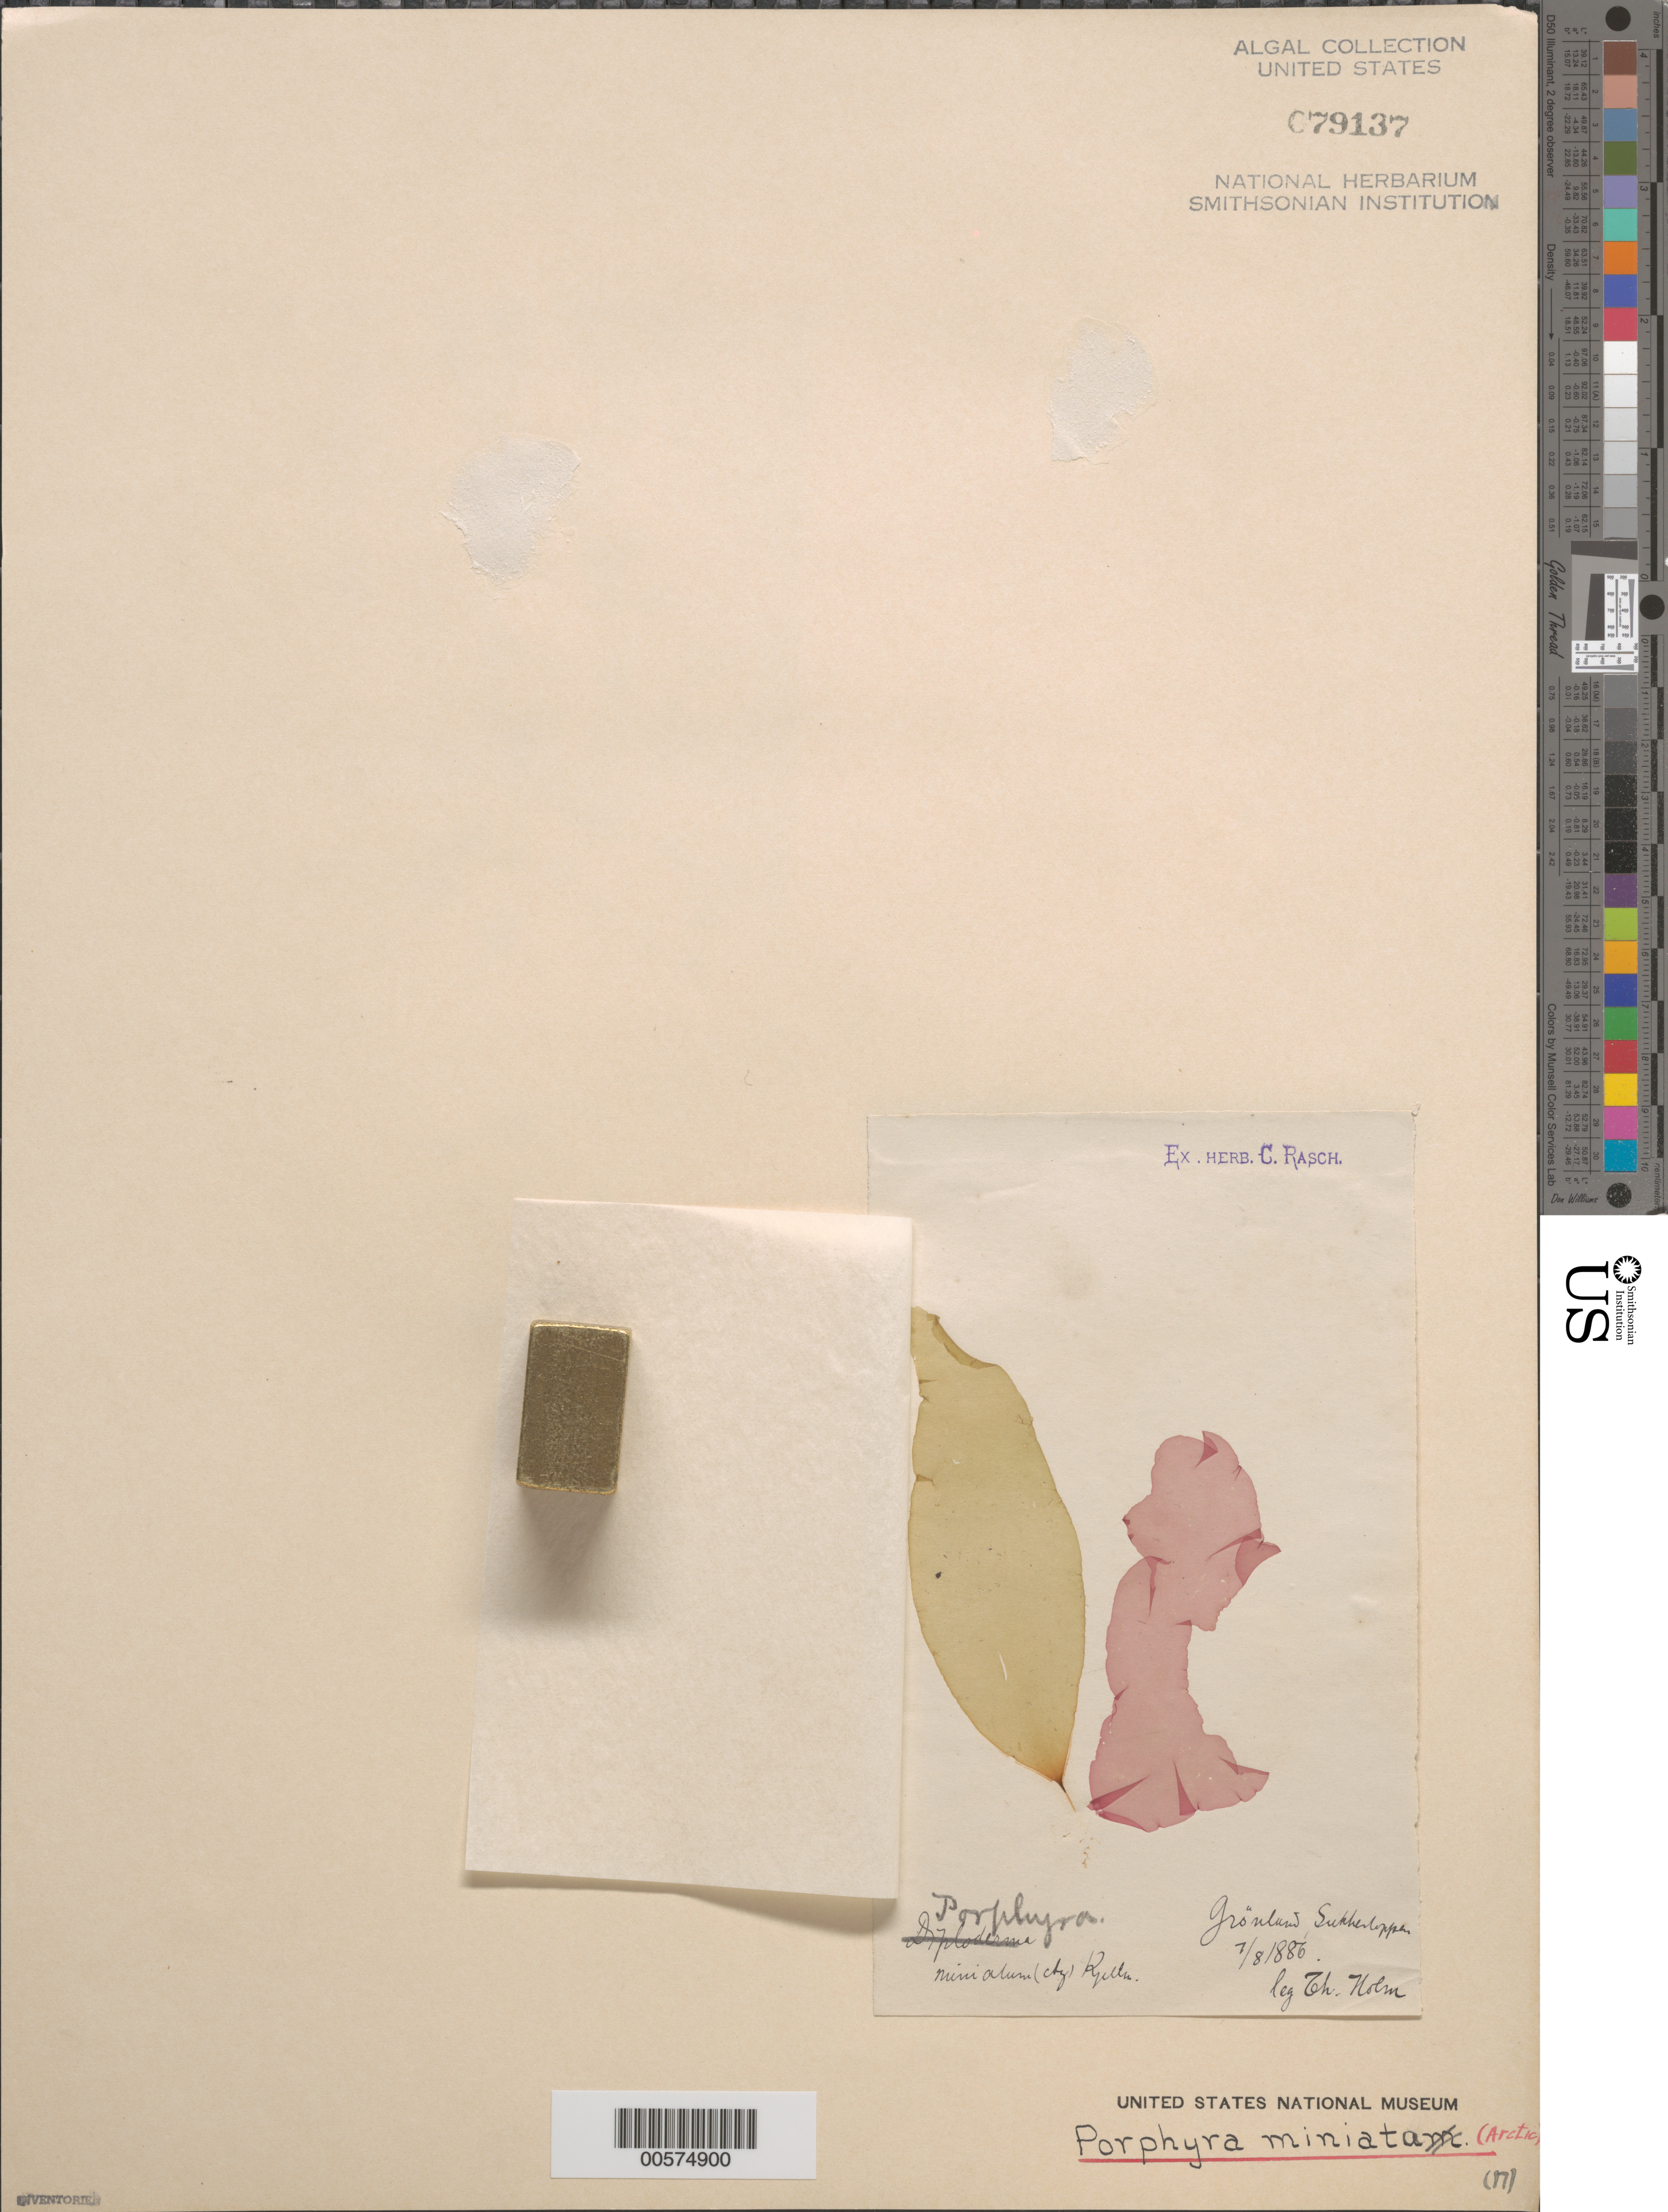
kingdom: Plantae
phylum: Rhodophyta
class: Bangiophyceae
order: Bangiales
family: Bangiaceae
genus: Wildemania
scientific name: Wildemania miniata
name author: (C. Agardh) Foslie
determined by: Algae name updating Project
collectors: T. Holm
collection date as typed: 07 Aug 1886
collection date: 1886-08-07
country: Greenland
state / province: Vestgronland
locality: Sukkertoppen island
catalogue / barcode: US 79137